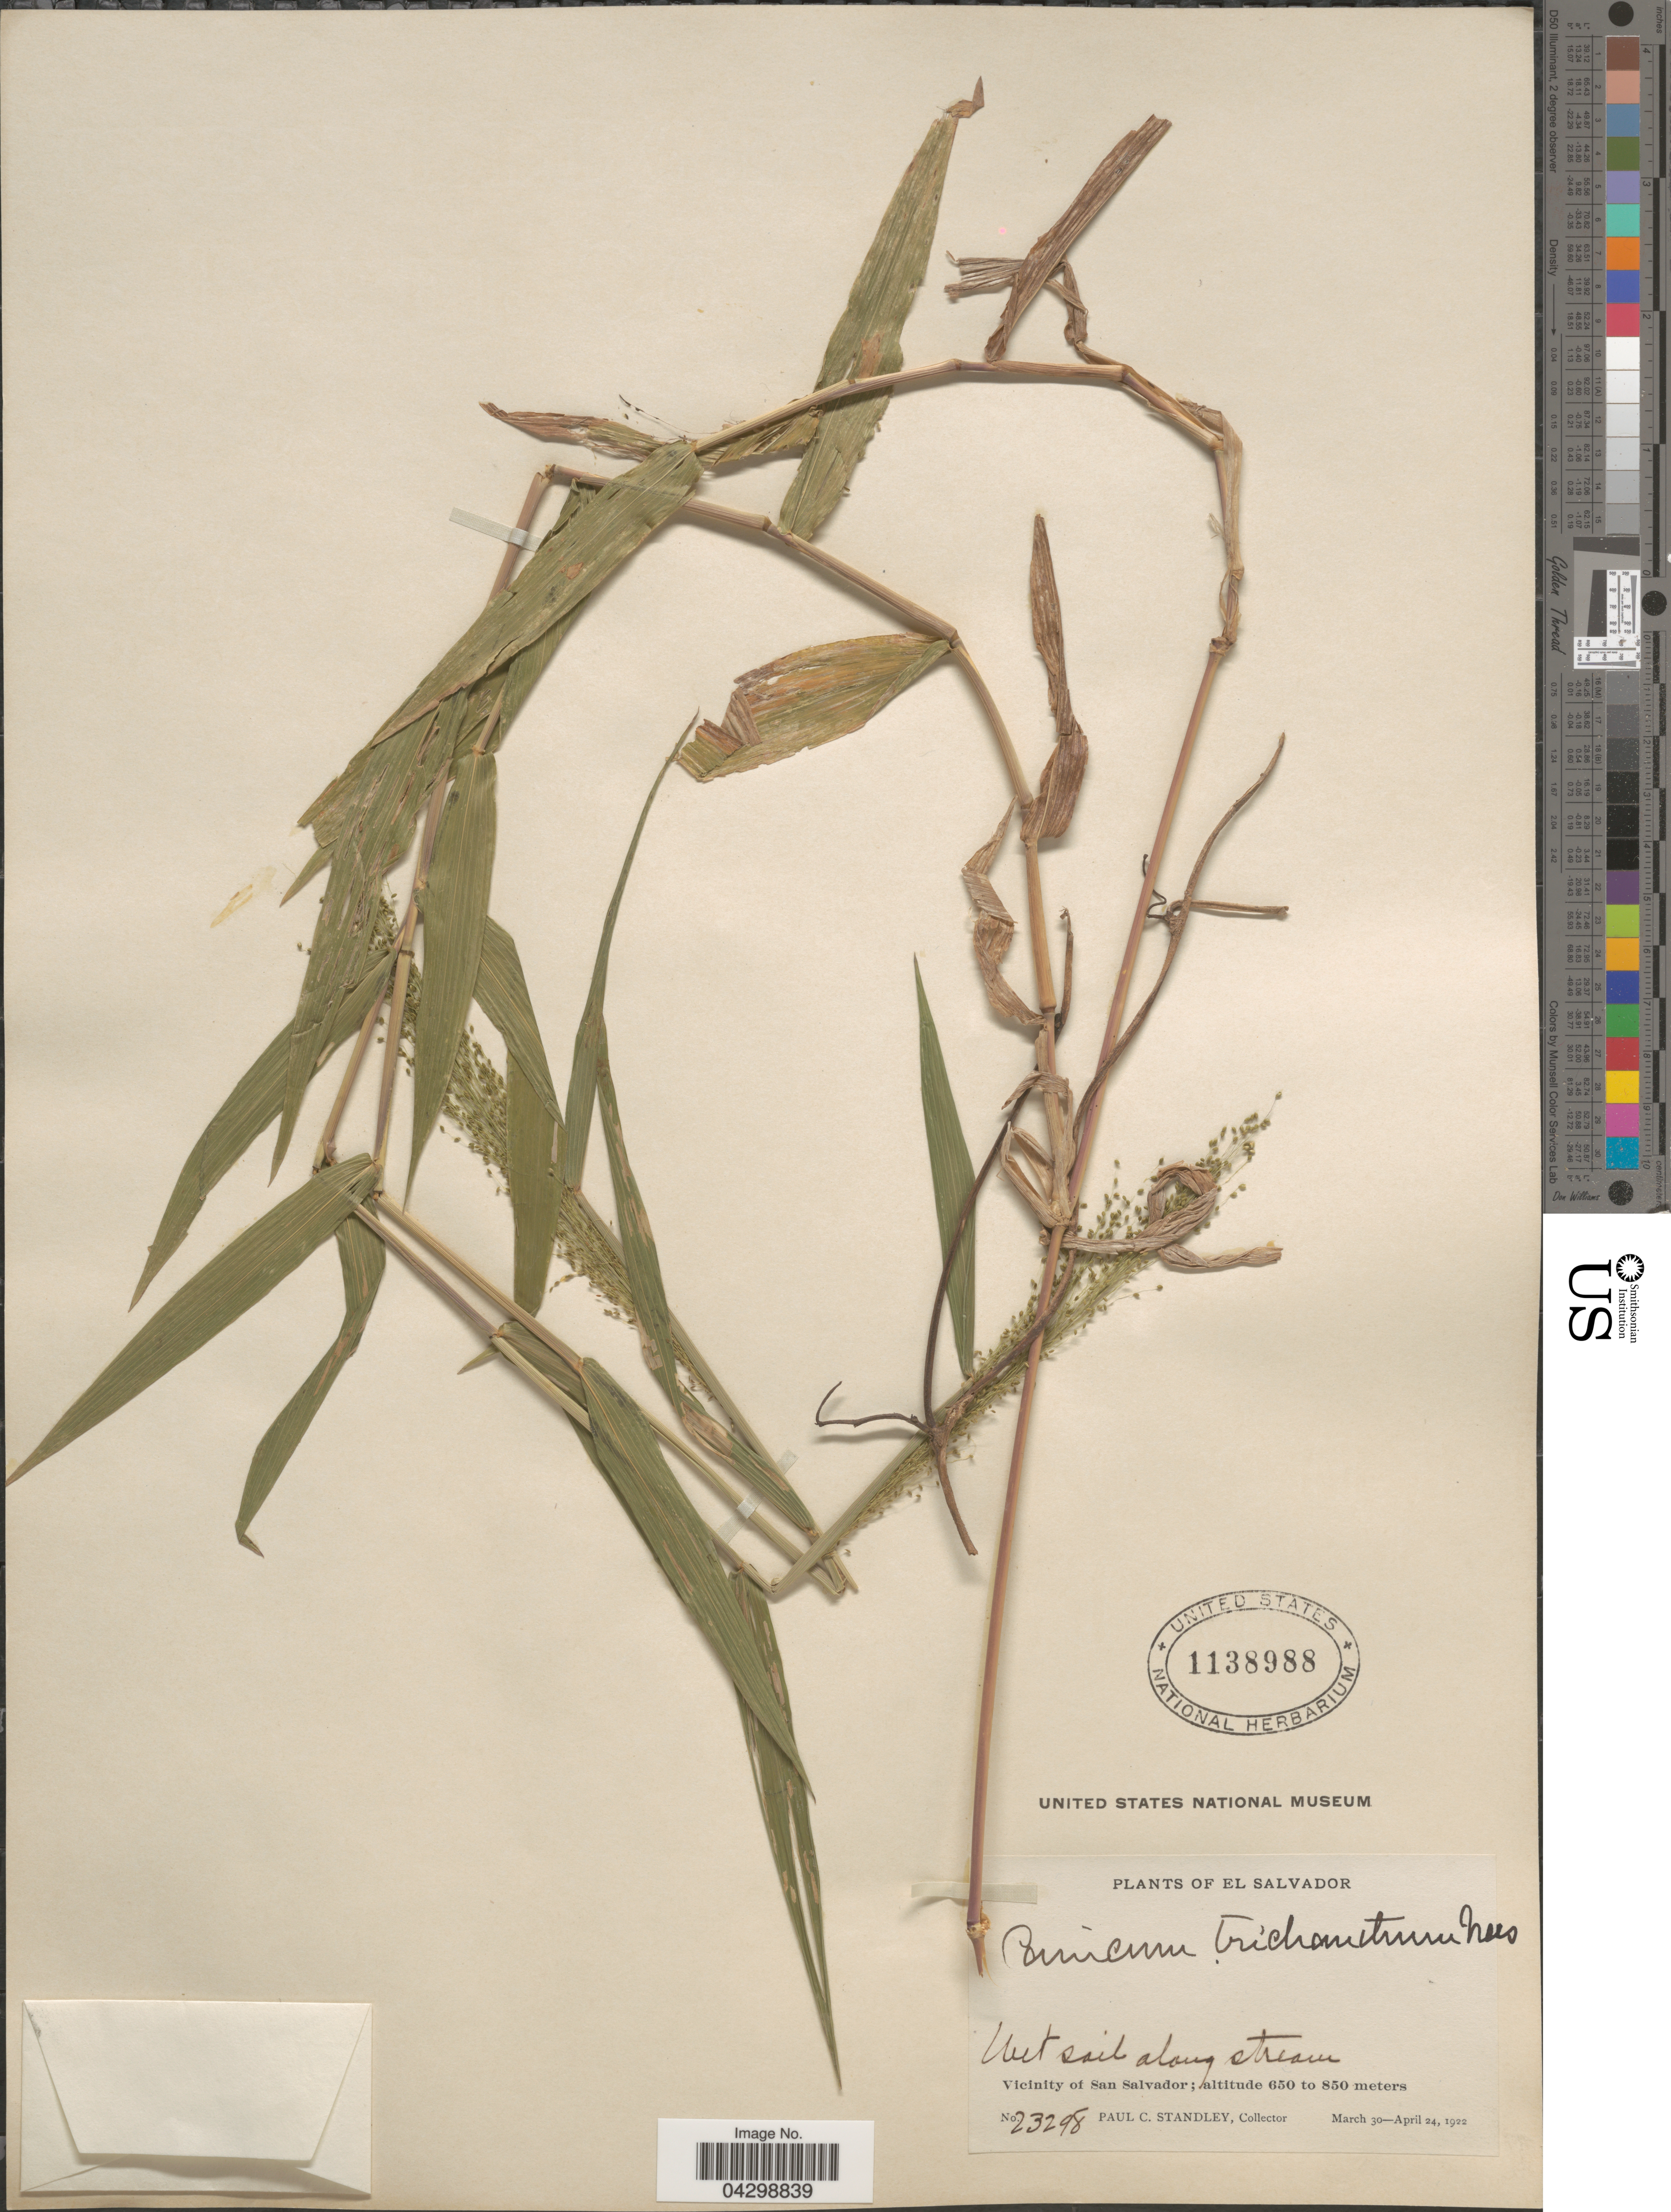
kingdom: Plantae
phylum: Tracheophyta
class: Liliopsida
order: Poales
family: Poaceae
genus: Panicum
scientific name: Panicum trichanthum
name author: Nees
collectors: P. C. Standley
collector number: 23298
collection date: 1922-03-30/1922-04-24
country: El Salvador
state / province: San Salvador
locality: Wet soil along stream. Vicinity of San Salvador.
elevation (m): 650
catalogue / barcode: US 1138988